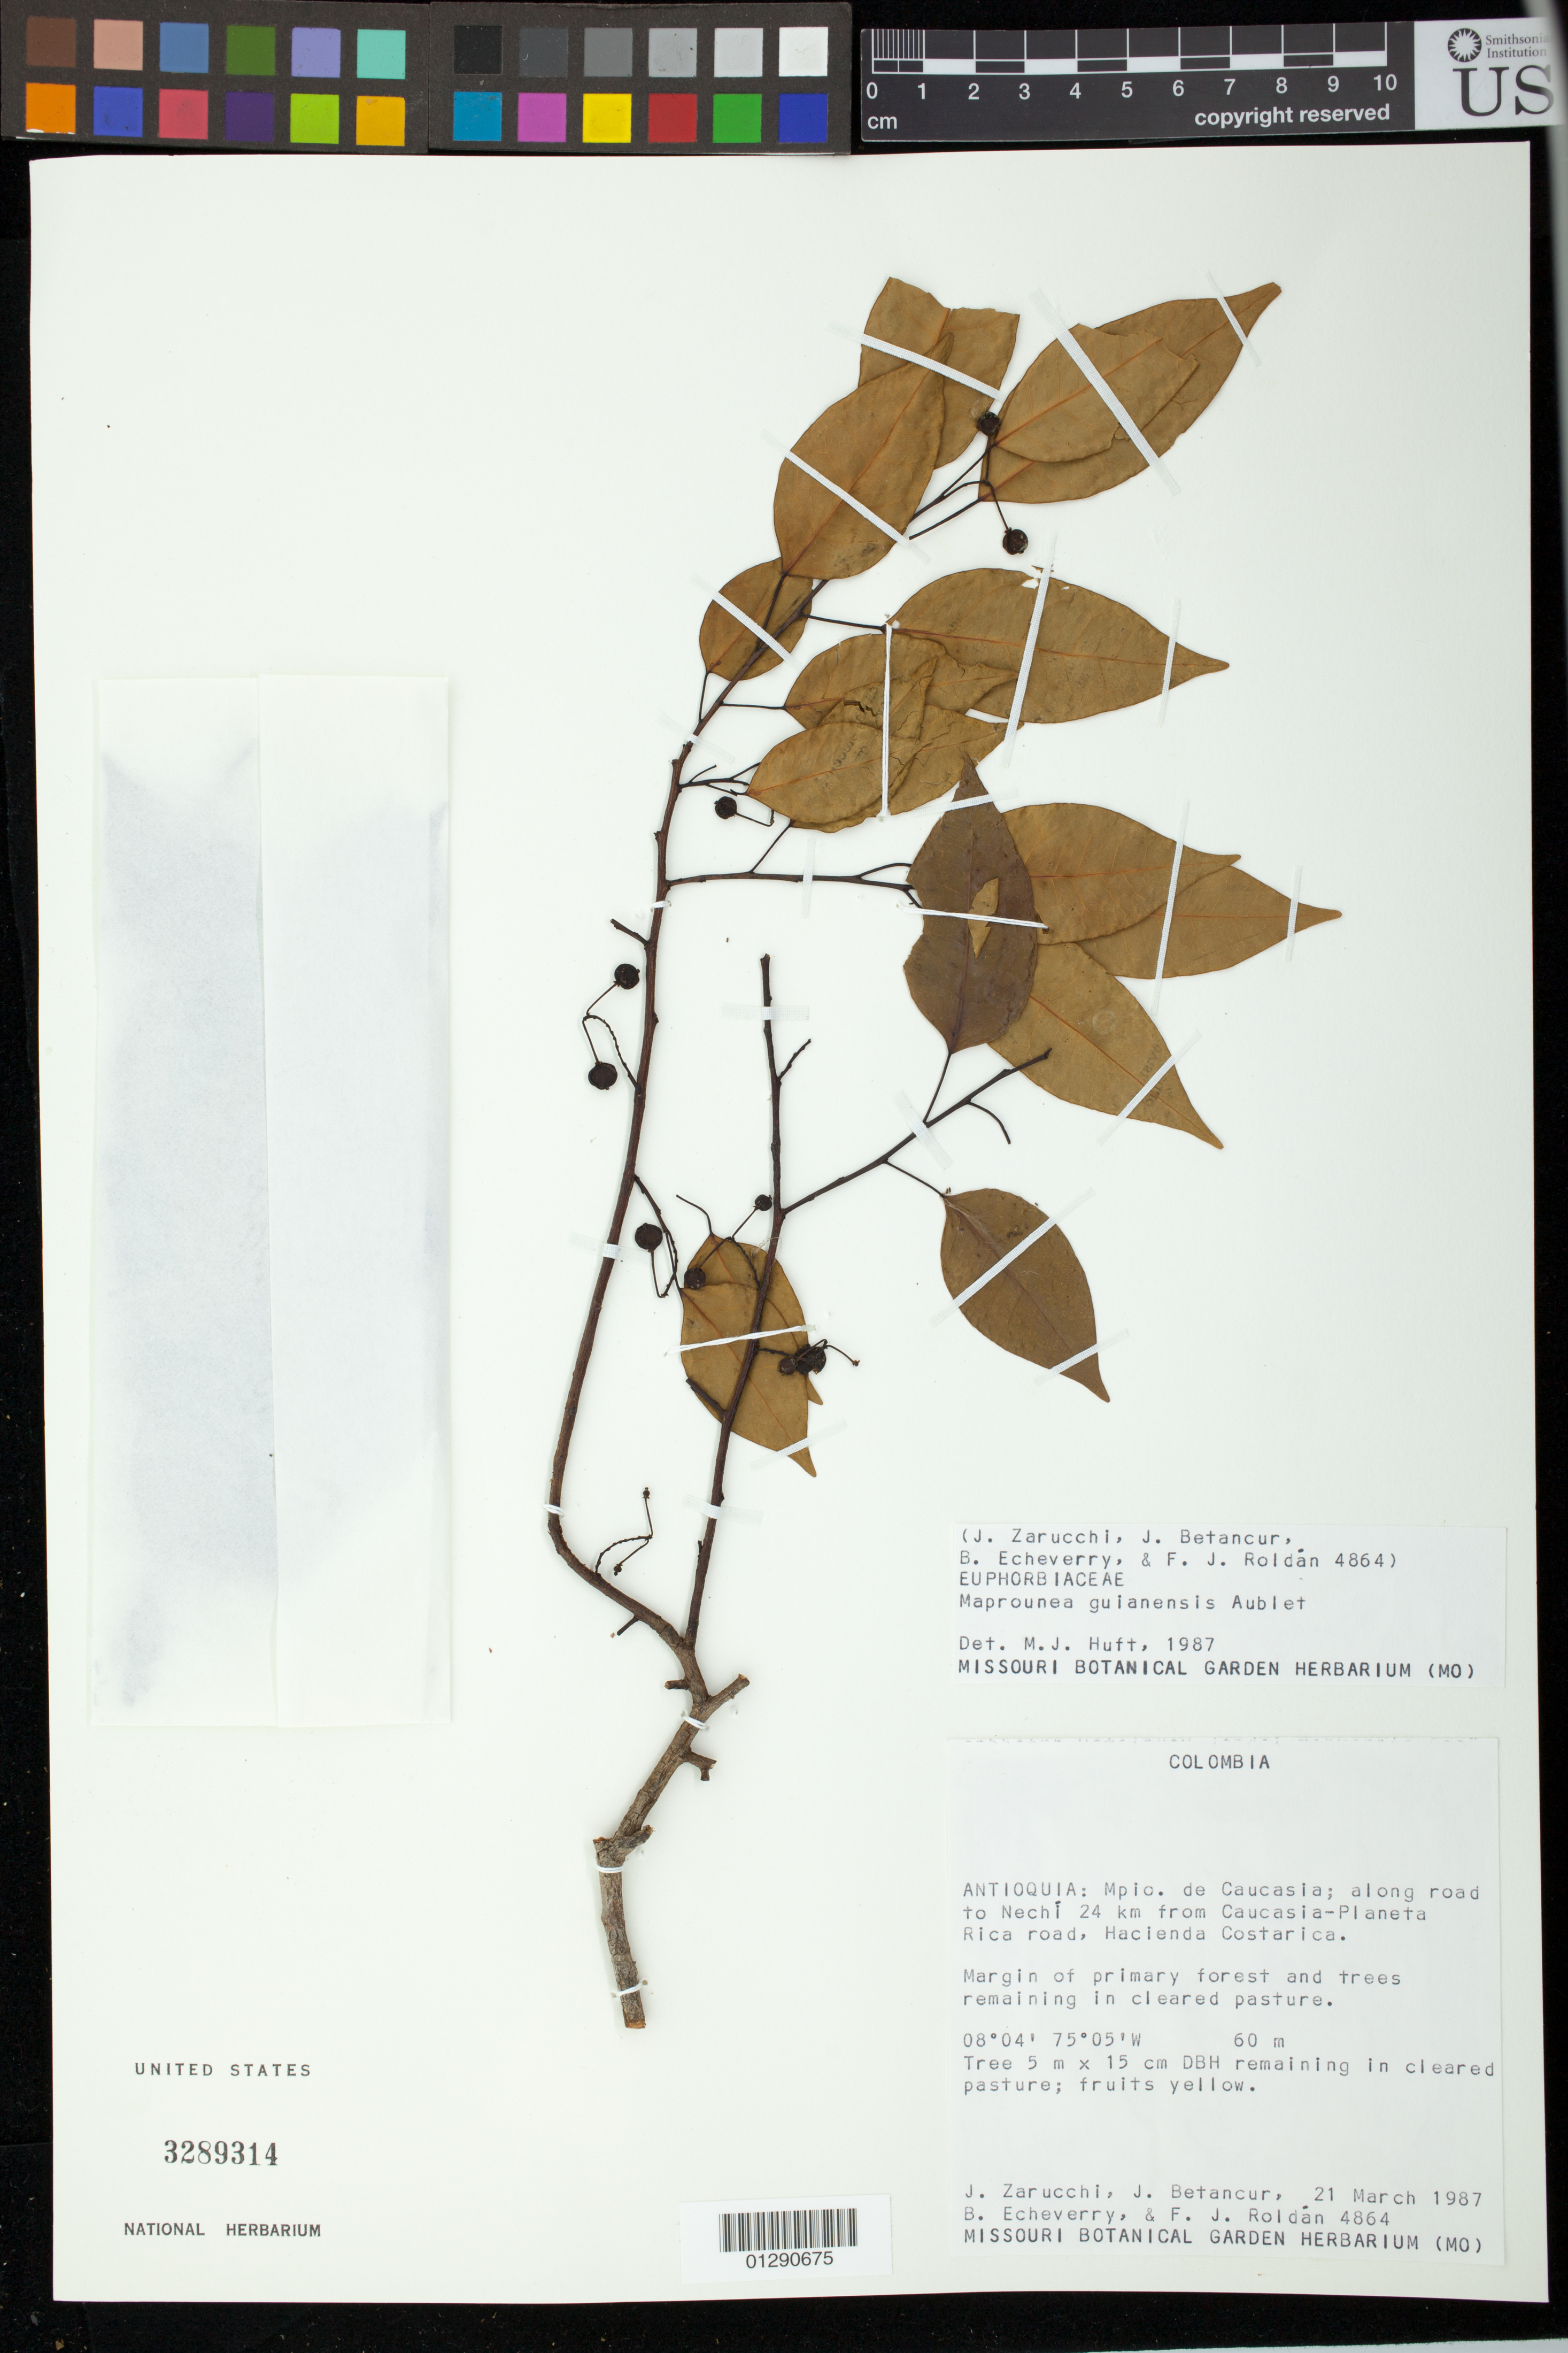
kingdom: Plantae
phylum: Tracheophyta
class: Magnoliopsida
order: Malpighiales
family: Euphorbiaceae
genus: Maprounea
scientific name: Maprounea guianensis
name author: Aubl.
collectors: J. L. Zarucchi, J. Betancur, B. Echeverry & F. J. Roldán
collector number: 4864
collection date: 1987-03-21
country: Colombia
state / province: Antioquia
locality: Mpio. de Caucasia; along road to Nechi 24 km from Caucasia-Planeta Rica road, Hacienda Costarica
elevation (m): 60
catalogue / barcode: US 3289314